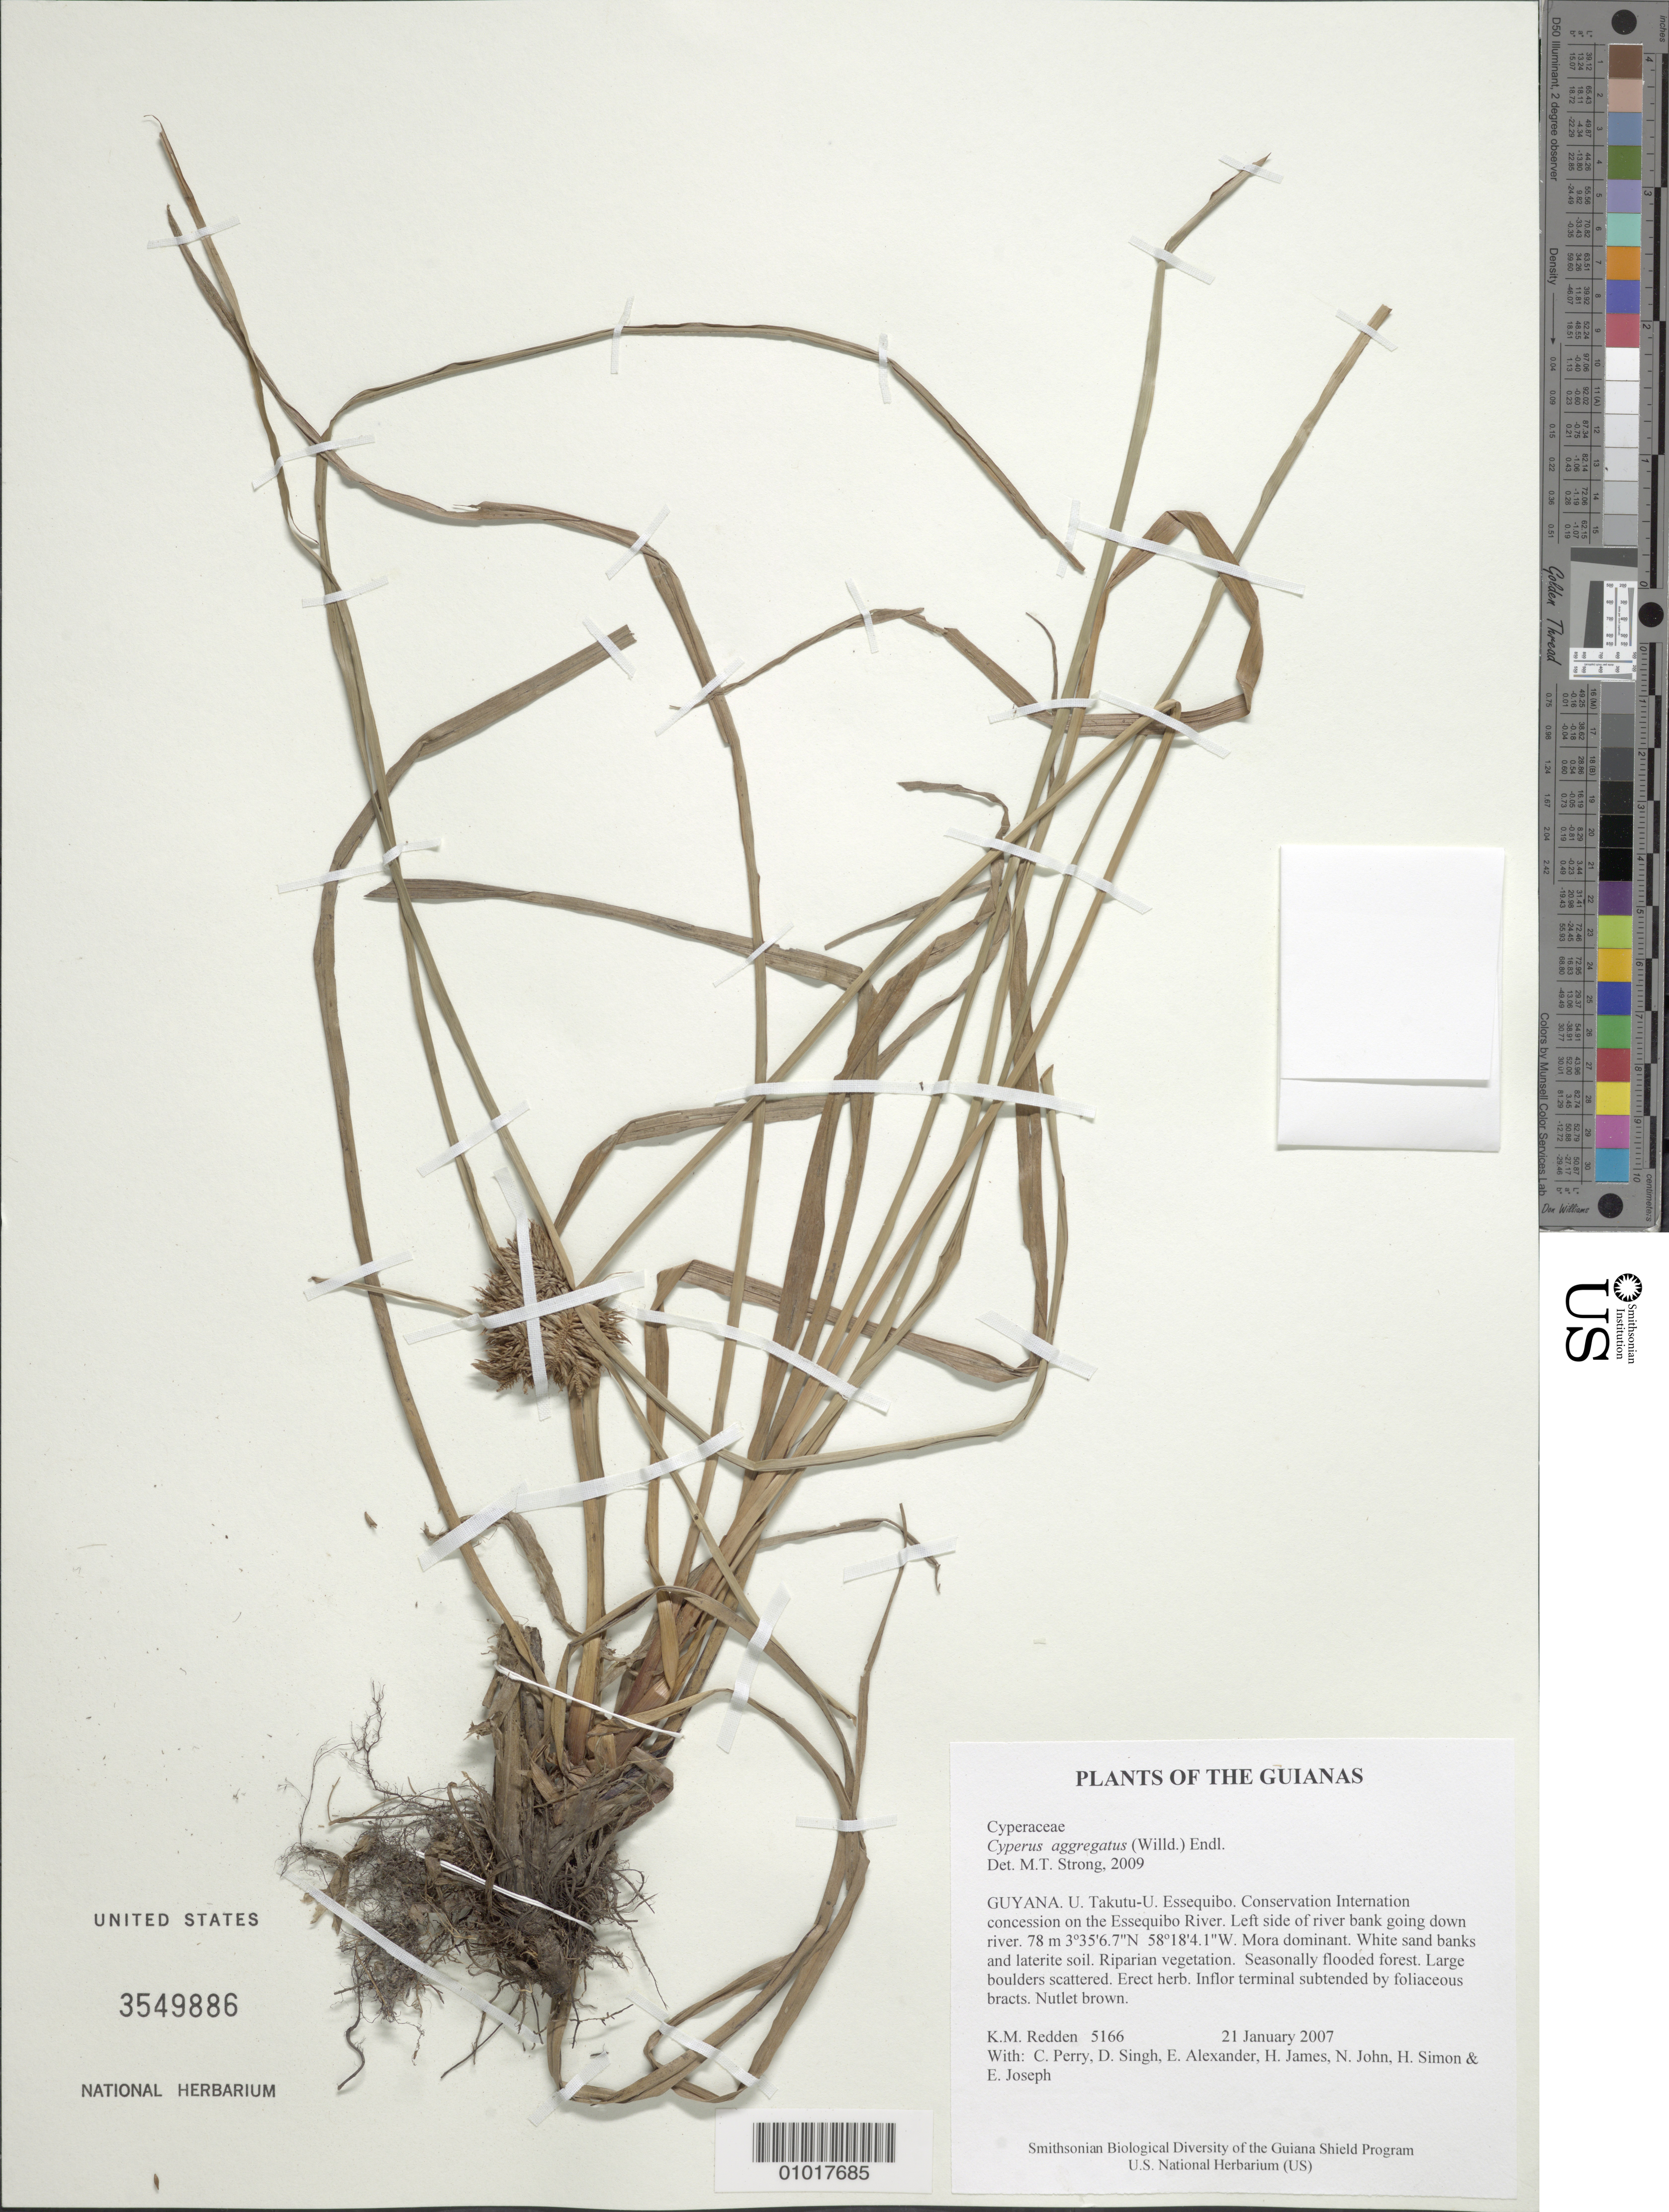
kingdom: Plantae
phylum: Tracheophyta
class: Liliopsida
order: Poales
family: Cyperaceae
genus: Cyperus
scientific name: Cyperus aggregatus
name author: (Willd.) Endl.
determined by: Strong, M. T., (US), Smithsonian Institution - National Museum of Natural History (UNITED STATES)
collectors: K. M. Redden, C. Perry, D. Singh, E. Alexander, H. James, N. John, H. Simon & E. Joseph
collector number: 5166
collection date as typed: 21 January 2007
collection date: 2007-01-21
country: Guyana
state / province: U. Takutu-U. Essequibo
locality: Conservation International concession on the Essequibo River. Left side of river bank going down river.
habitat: Mora dominant. White sand banks and laterite soil. Riparian vegetation. Seasonally flooded forest. Large boulders scattered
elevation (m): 78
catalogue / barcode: US 3549886